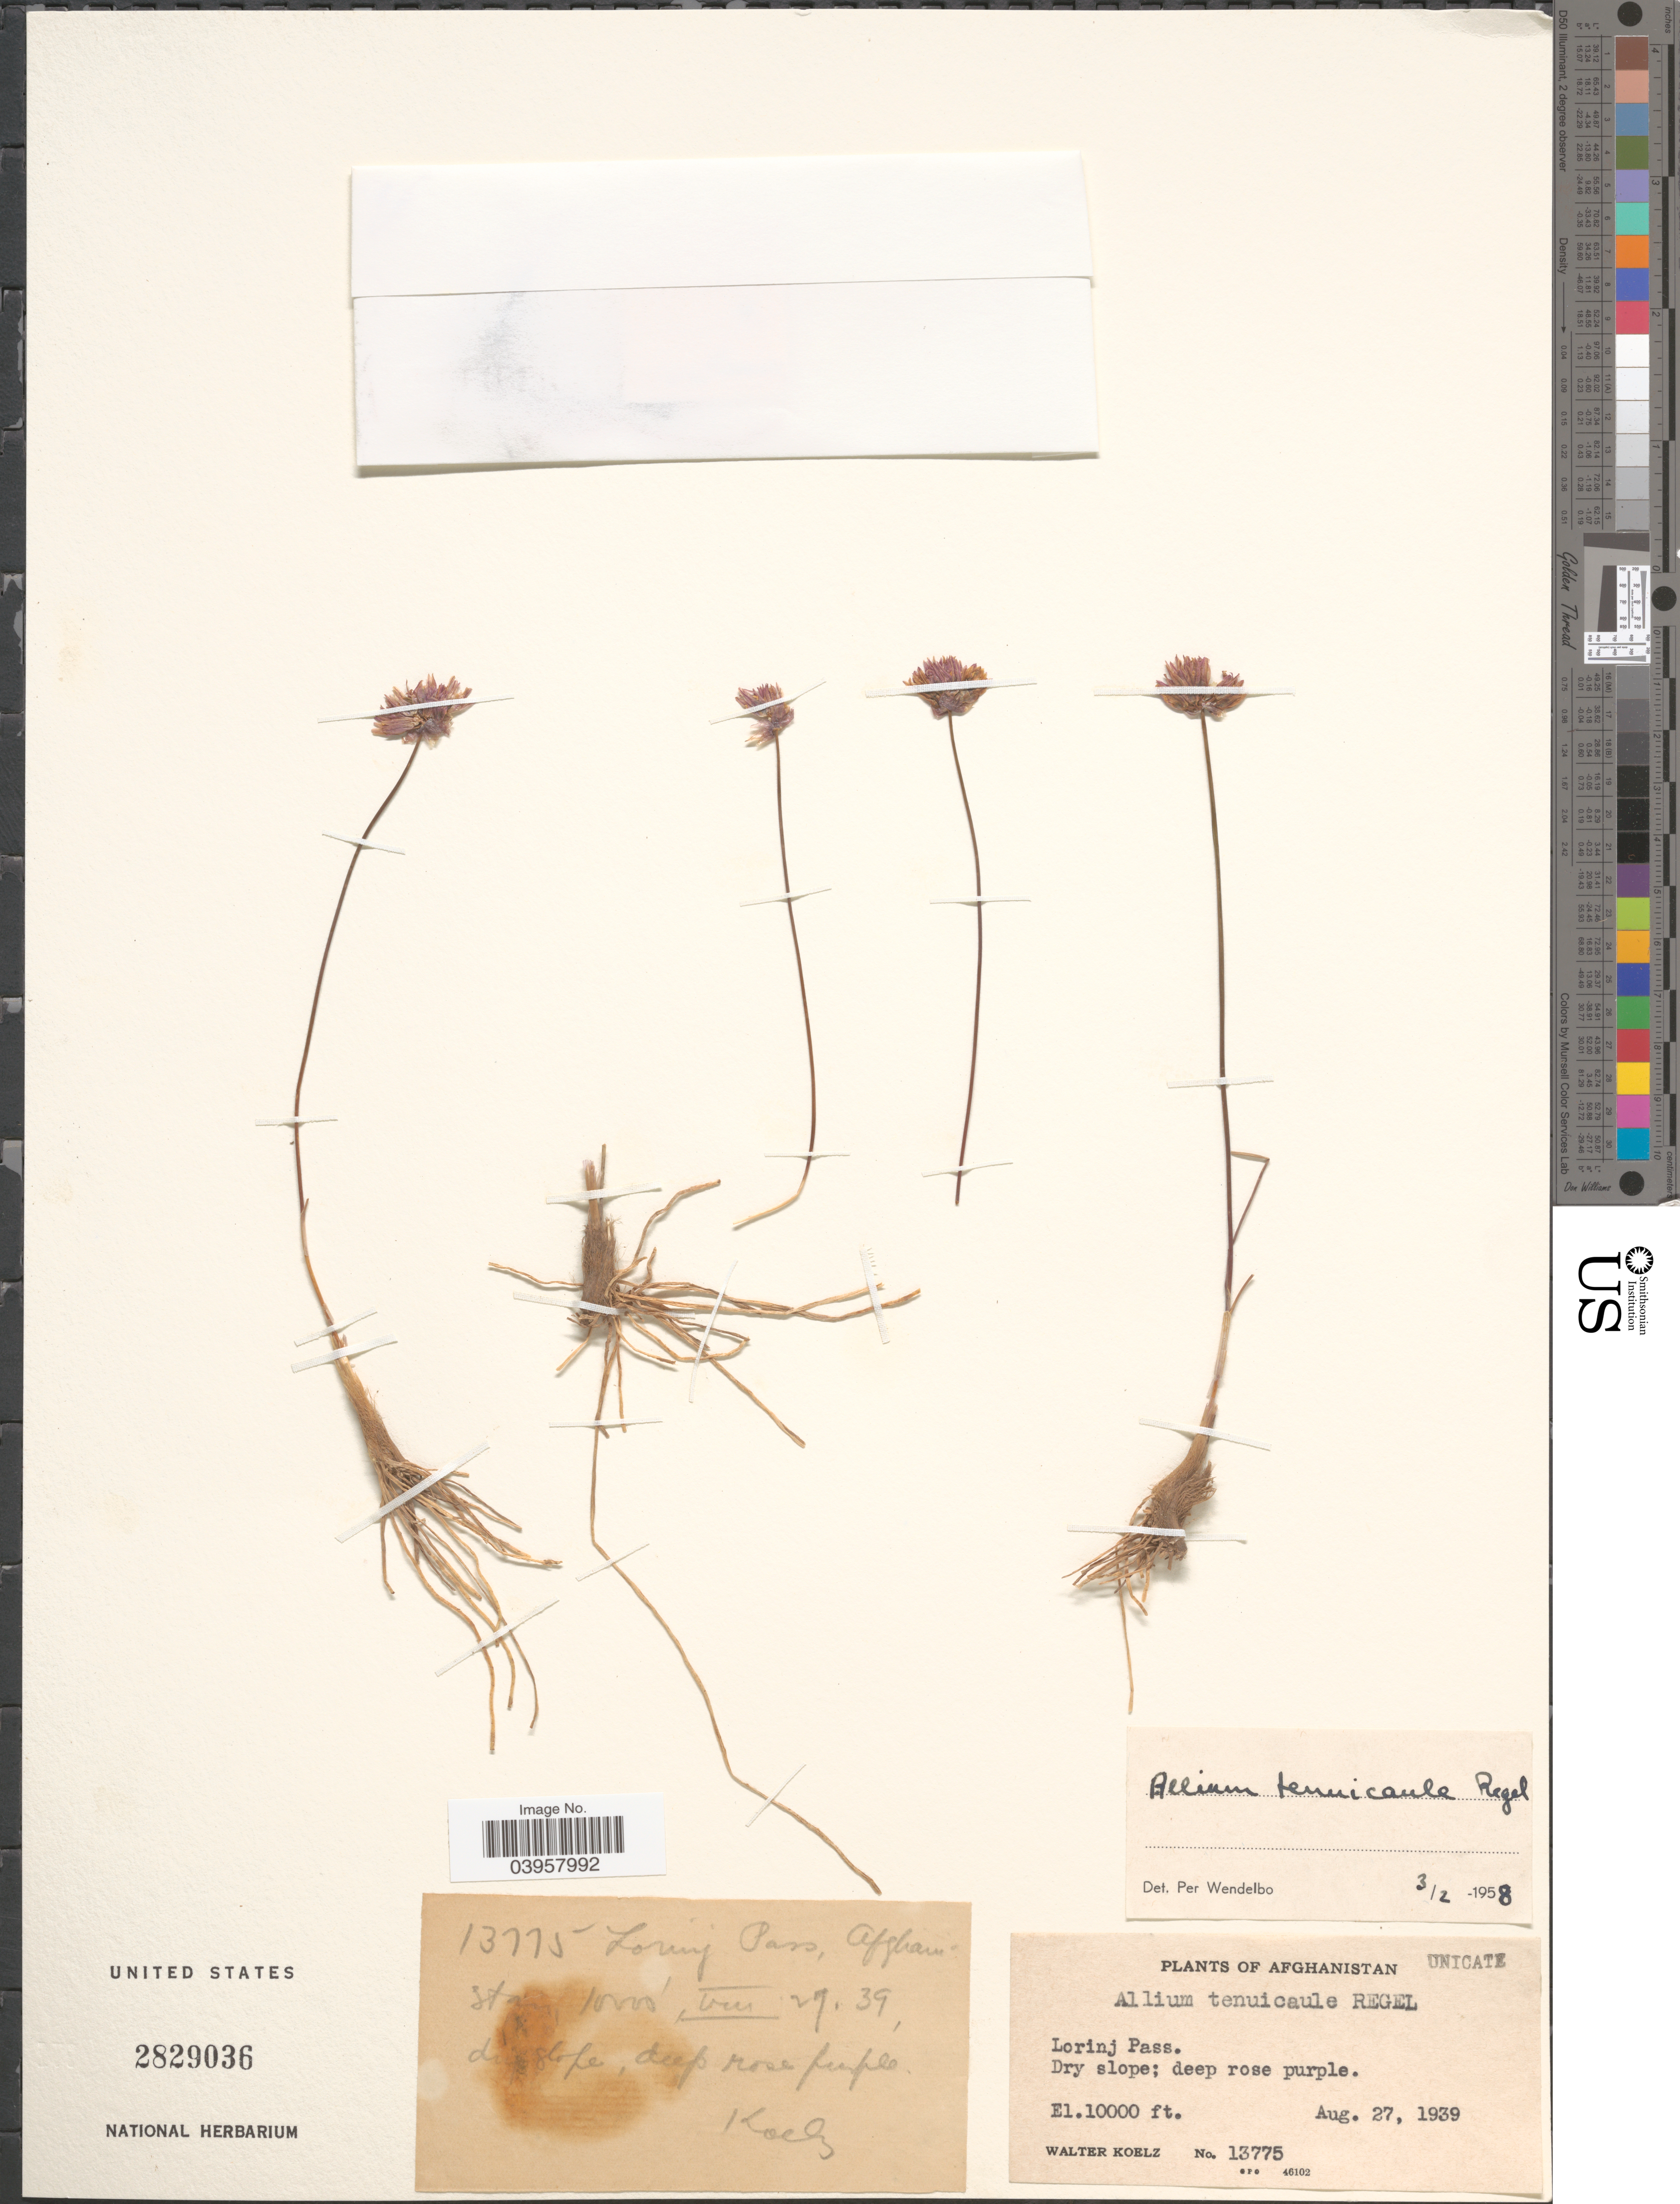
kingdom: Plantae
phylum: Tracheophyta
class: Liliopsida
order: Asparagales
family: Amaryllidaceae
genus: Allium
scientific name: Allium tenuicaule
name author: Regel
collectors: W. N. Koelz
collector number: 13775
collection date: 1939-08-27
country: Afghanistan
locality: Lorinj Pass.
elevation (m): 3048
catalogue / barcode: US 2829036